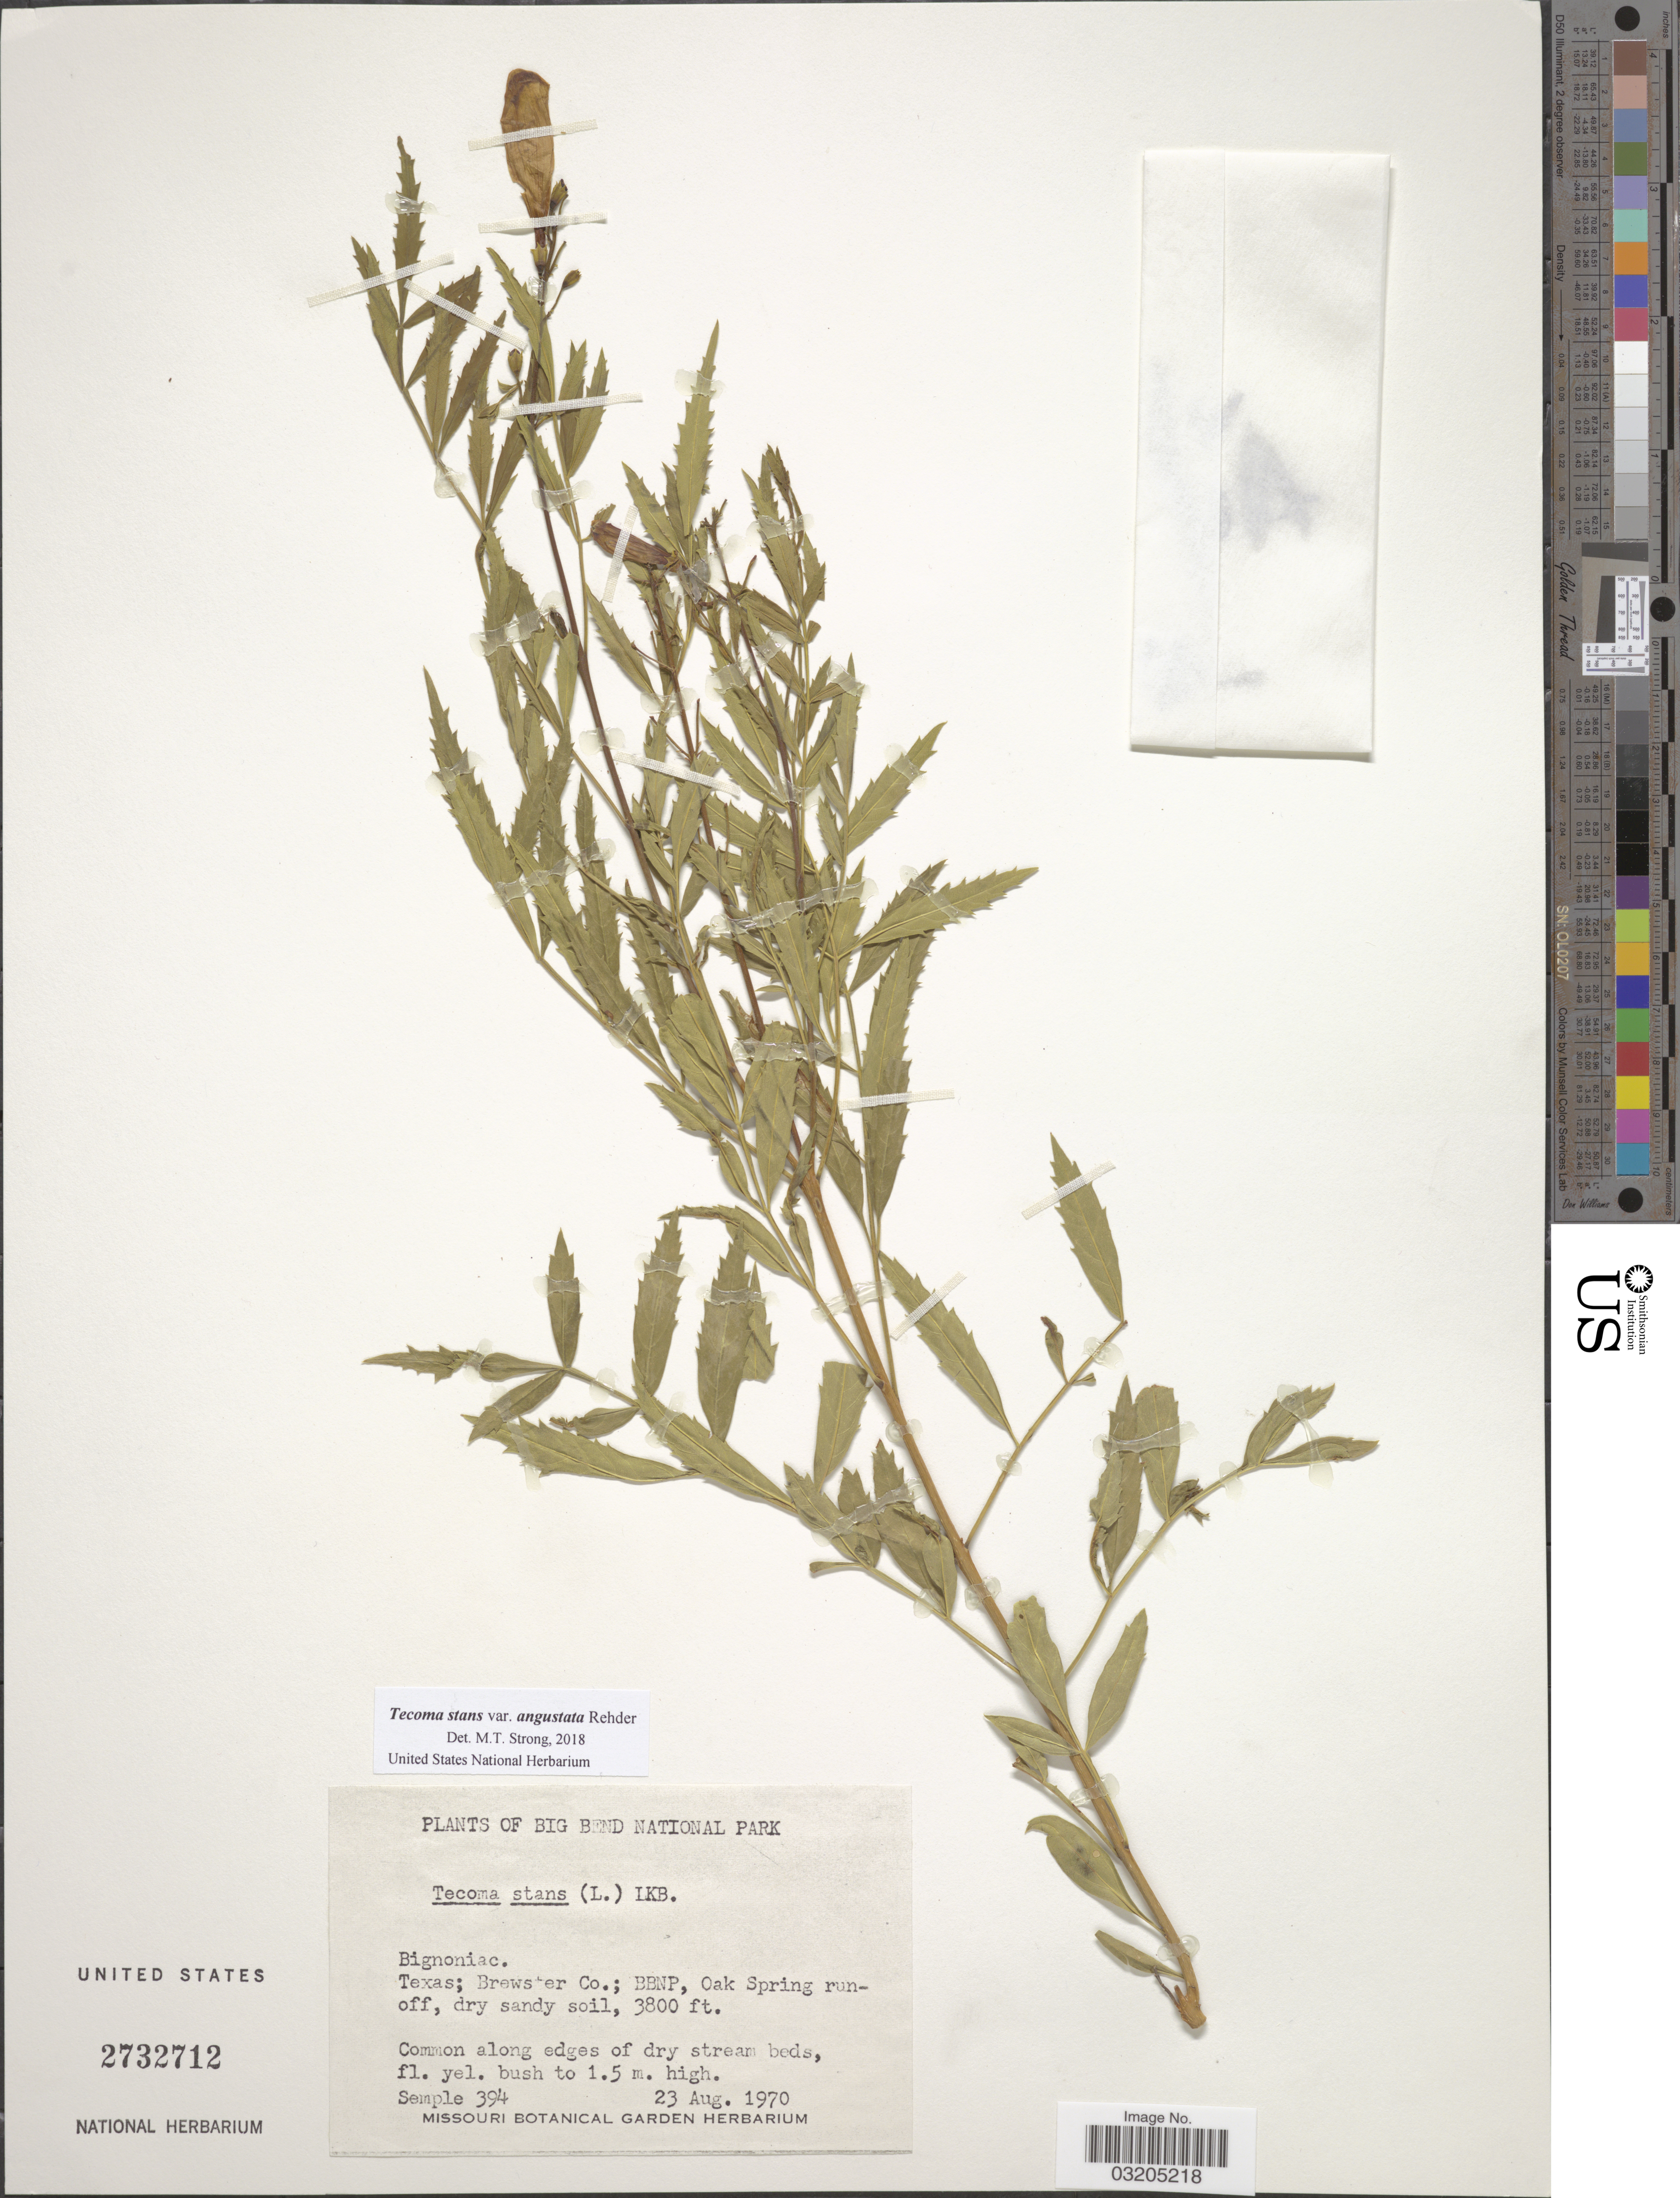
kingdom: Plantae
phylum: Tracheophyta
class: Magnoliopsida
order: Lamiales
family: Bignoniaceae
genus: Tecoma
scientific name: Tecoma stans var. angustata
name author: Rehder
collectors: Semple, --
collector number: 394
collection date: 1970-08-23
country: United States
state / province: Texas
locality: Big Bend National Park. Brewster Co.; BBNP, Oak Spring run-off.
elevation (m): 1158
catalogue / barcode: US 2732712